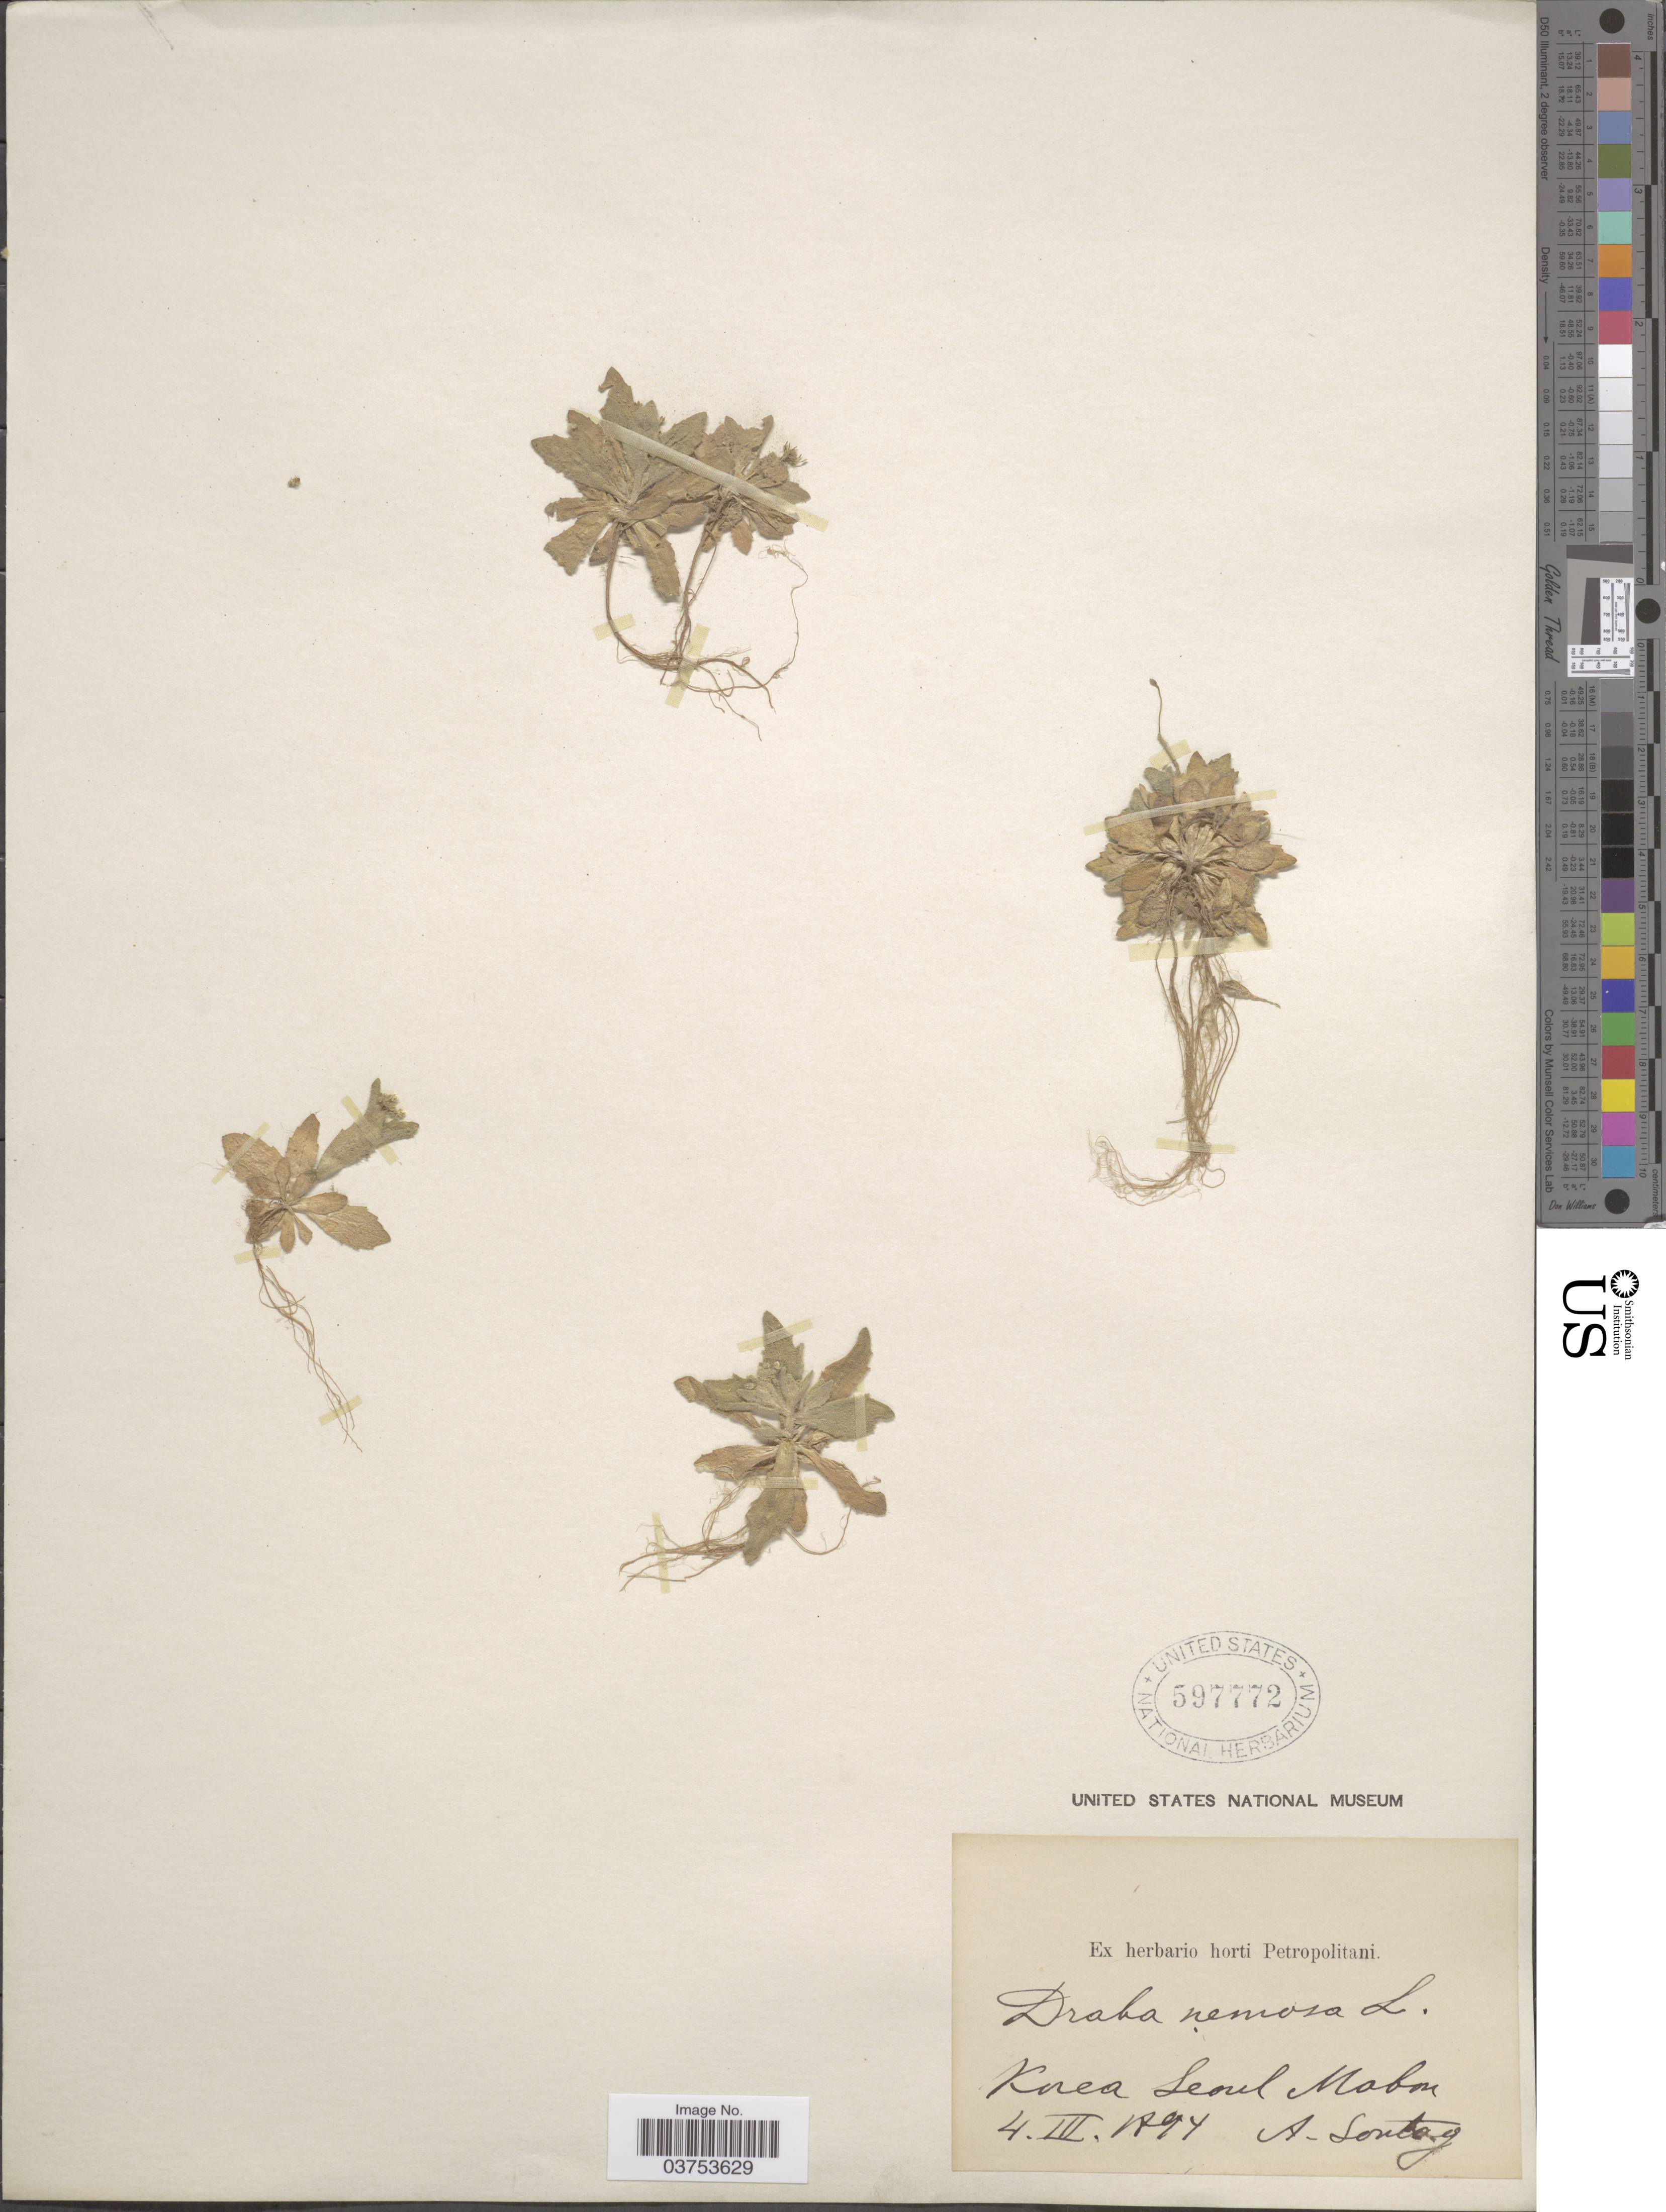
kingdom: Plantae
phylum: Tracheophyta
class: Magnoliopsida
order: Brassicales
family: Brassicaceae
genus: Draba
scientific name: Draba nemorosa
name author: L.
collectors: A. Sontag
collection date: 1894-04-04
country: South Korea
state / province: Seoul Special City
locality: Mabou.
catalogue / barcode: US 597772